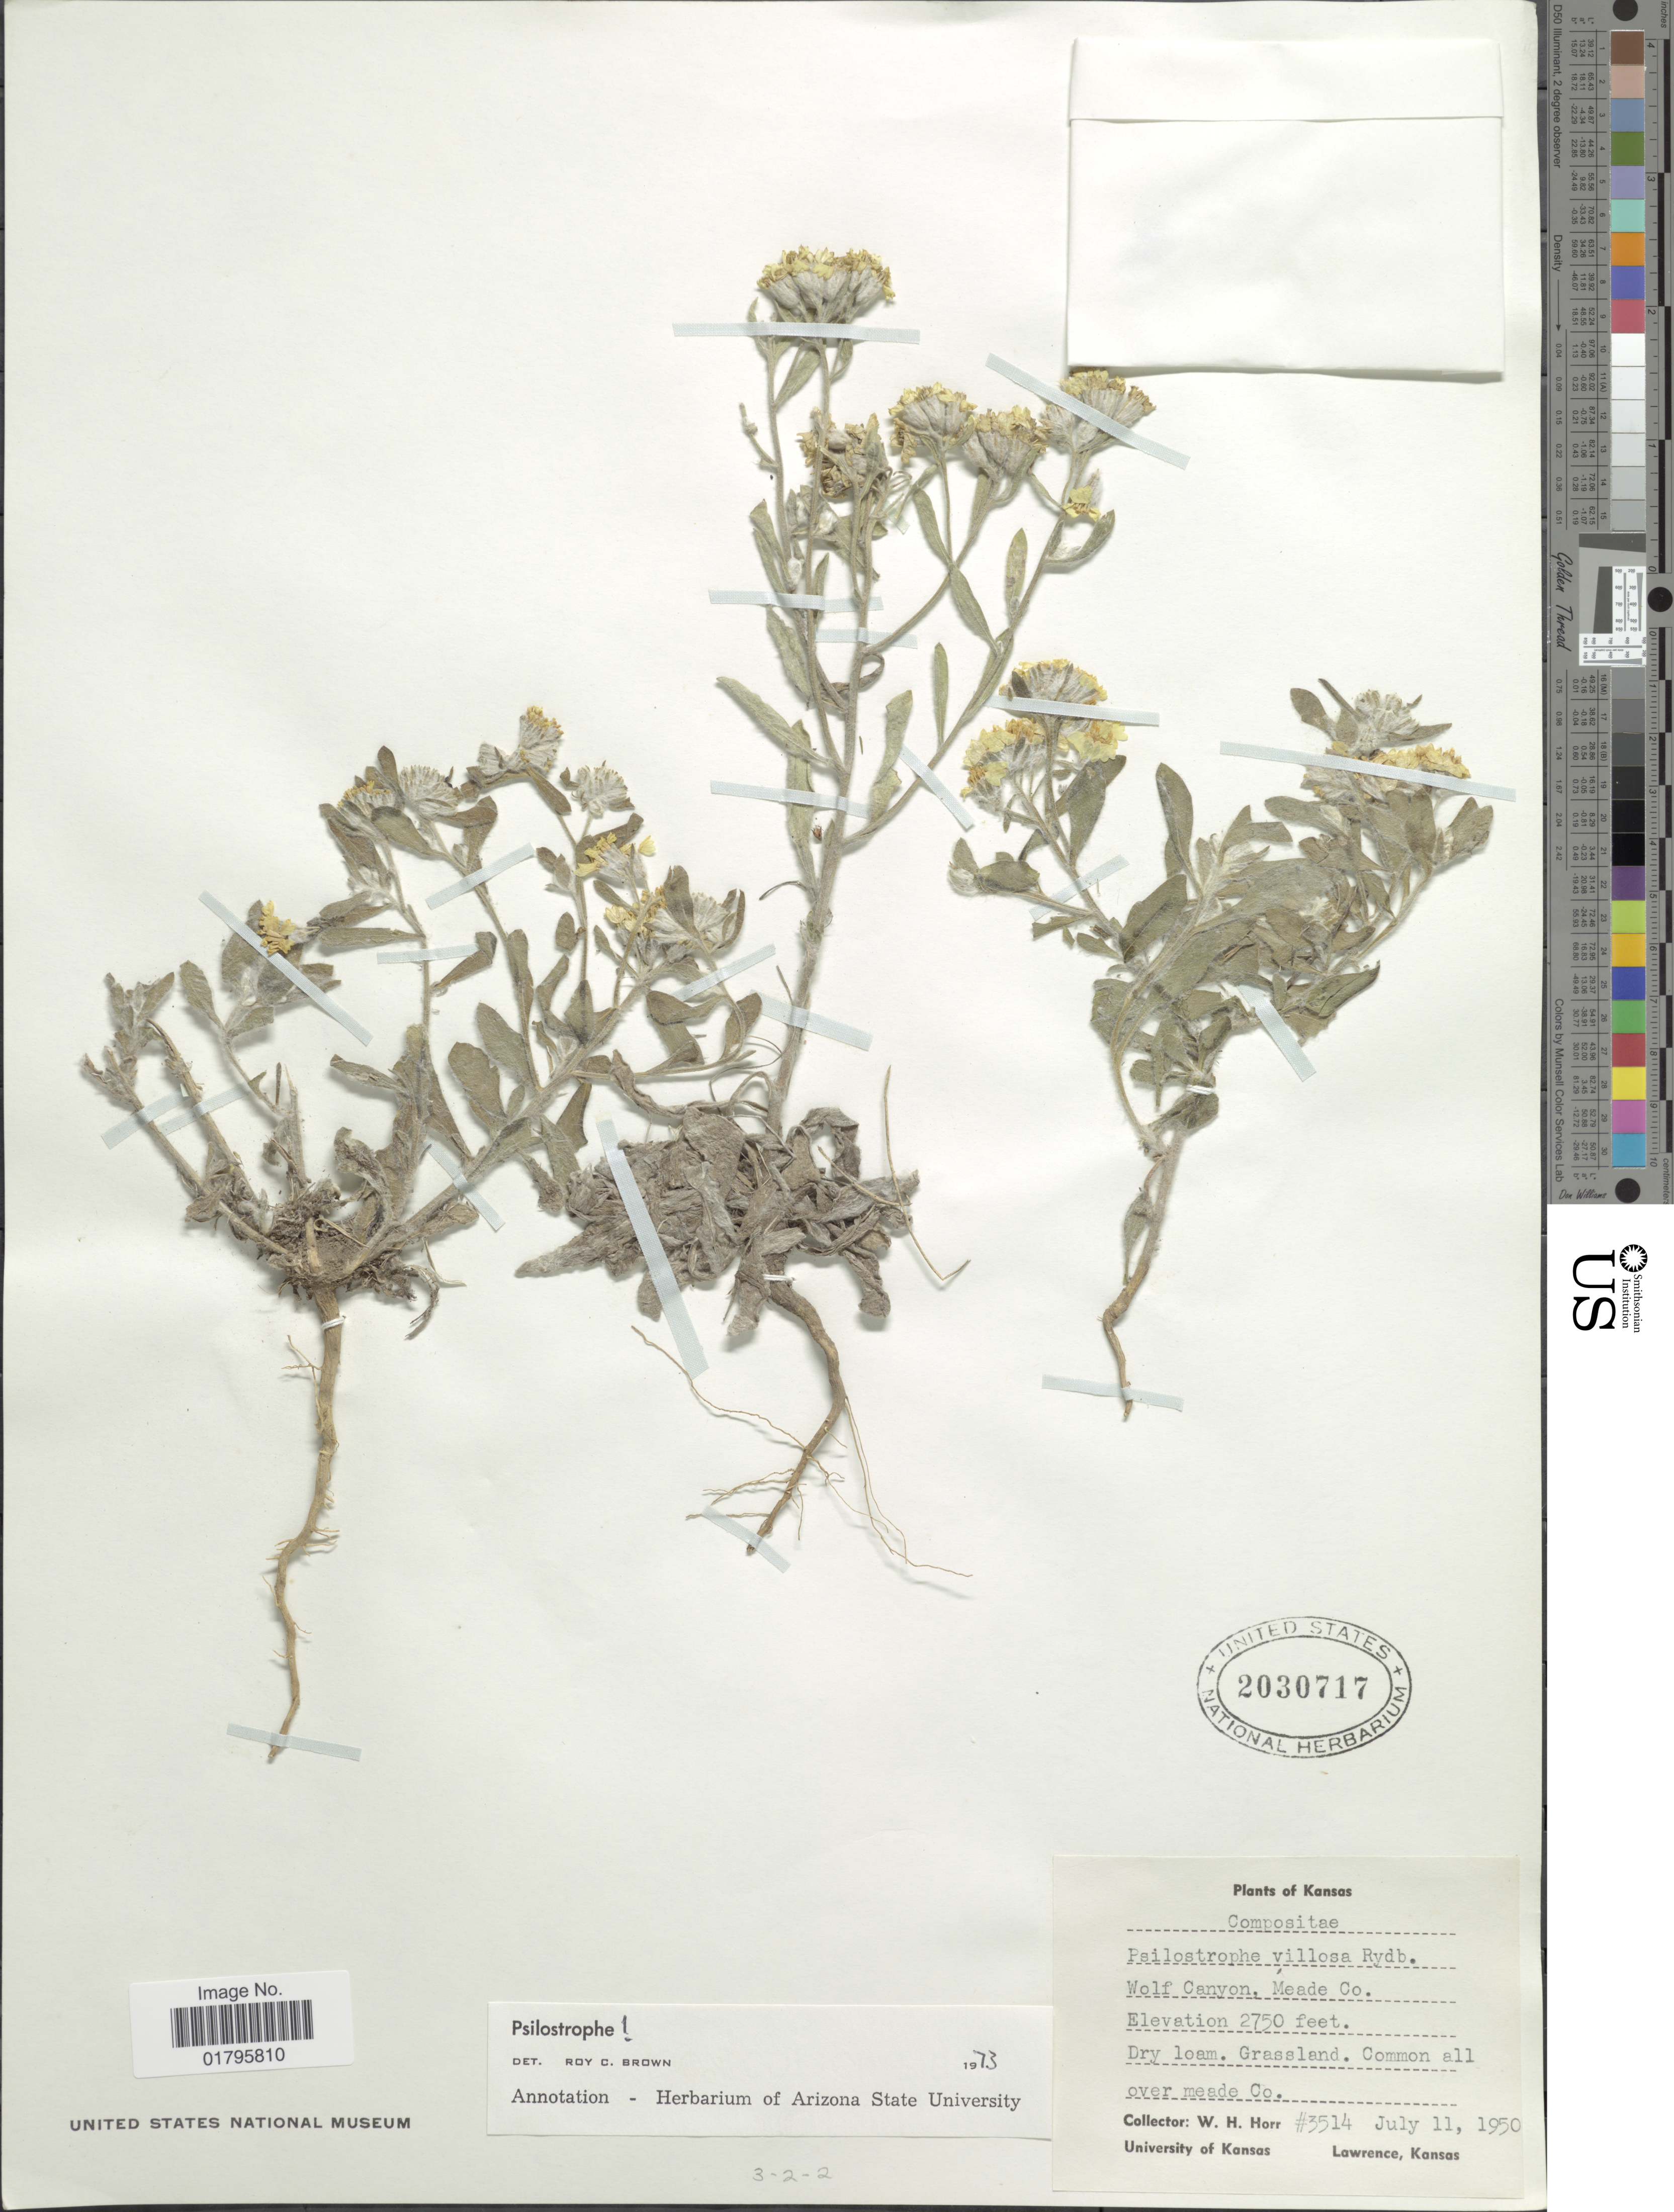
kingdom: Plantae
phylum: Tracheophyta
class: Magnoliopsida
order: Asterales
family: Asteraceae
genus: Psilostrophe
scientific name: Psilostrophe villosa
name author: Rydb. ex Britton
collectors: W. H. Horr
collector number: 3514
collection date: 1950-07-11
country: United States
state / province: Kansas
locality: Wolf Canyon, Meade Co.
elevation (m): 838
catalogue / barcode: US 2030717